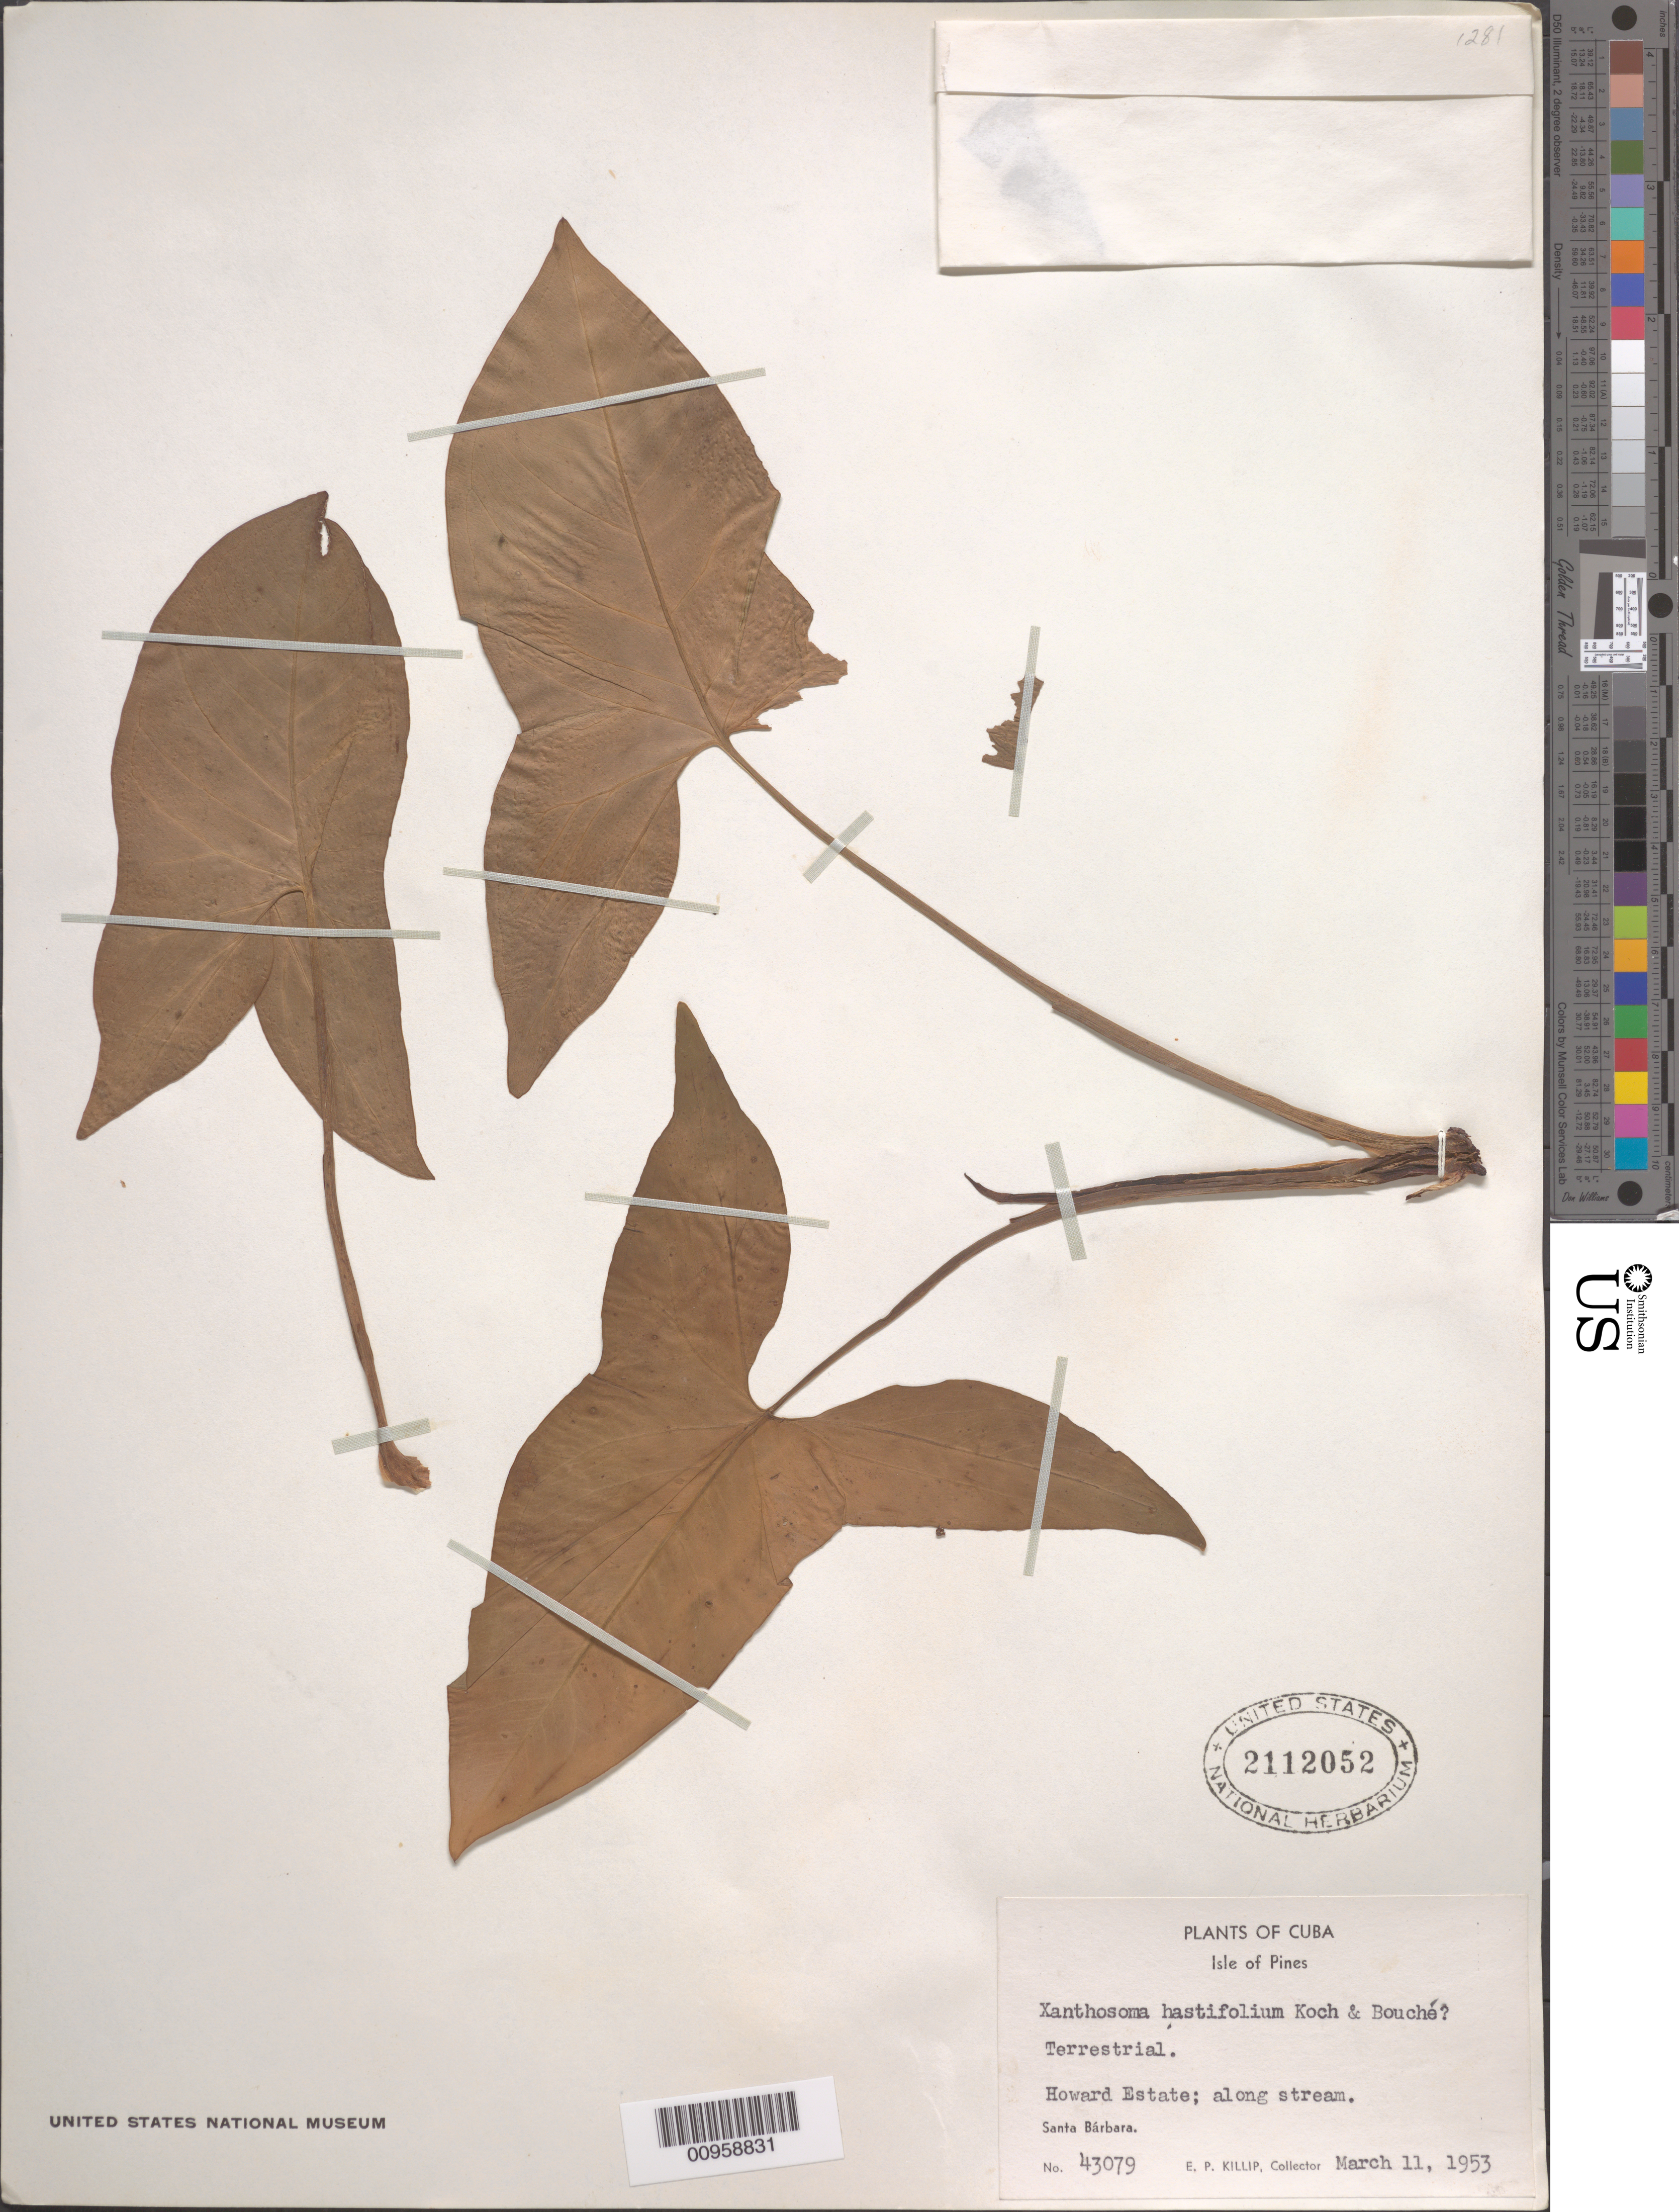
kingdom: Plantae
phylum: Tracheophyta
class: Liliopsida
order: Alismatales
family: Araceae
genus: Xanthosoma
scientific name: Xanthosoma brasiliense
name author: (Desf.) Engl.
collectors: E. P. Killip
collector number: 43079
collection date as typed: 11 Mar 1953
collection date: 1953-03-11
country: Cuba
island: Isla de la Juventud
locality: Howard Estate, Santa Bárbara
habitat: Along stream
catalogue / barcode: US 2112052